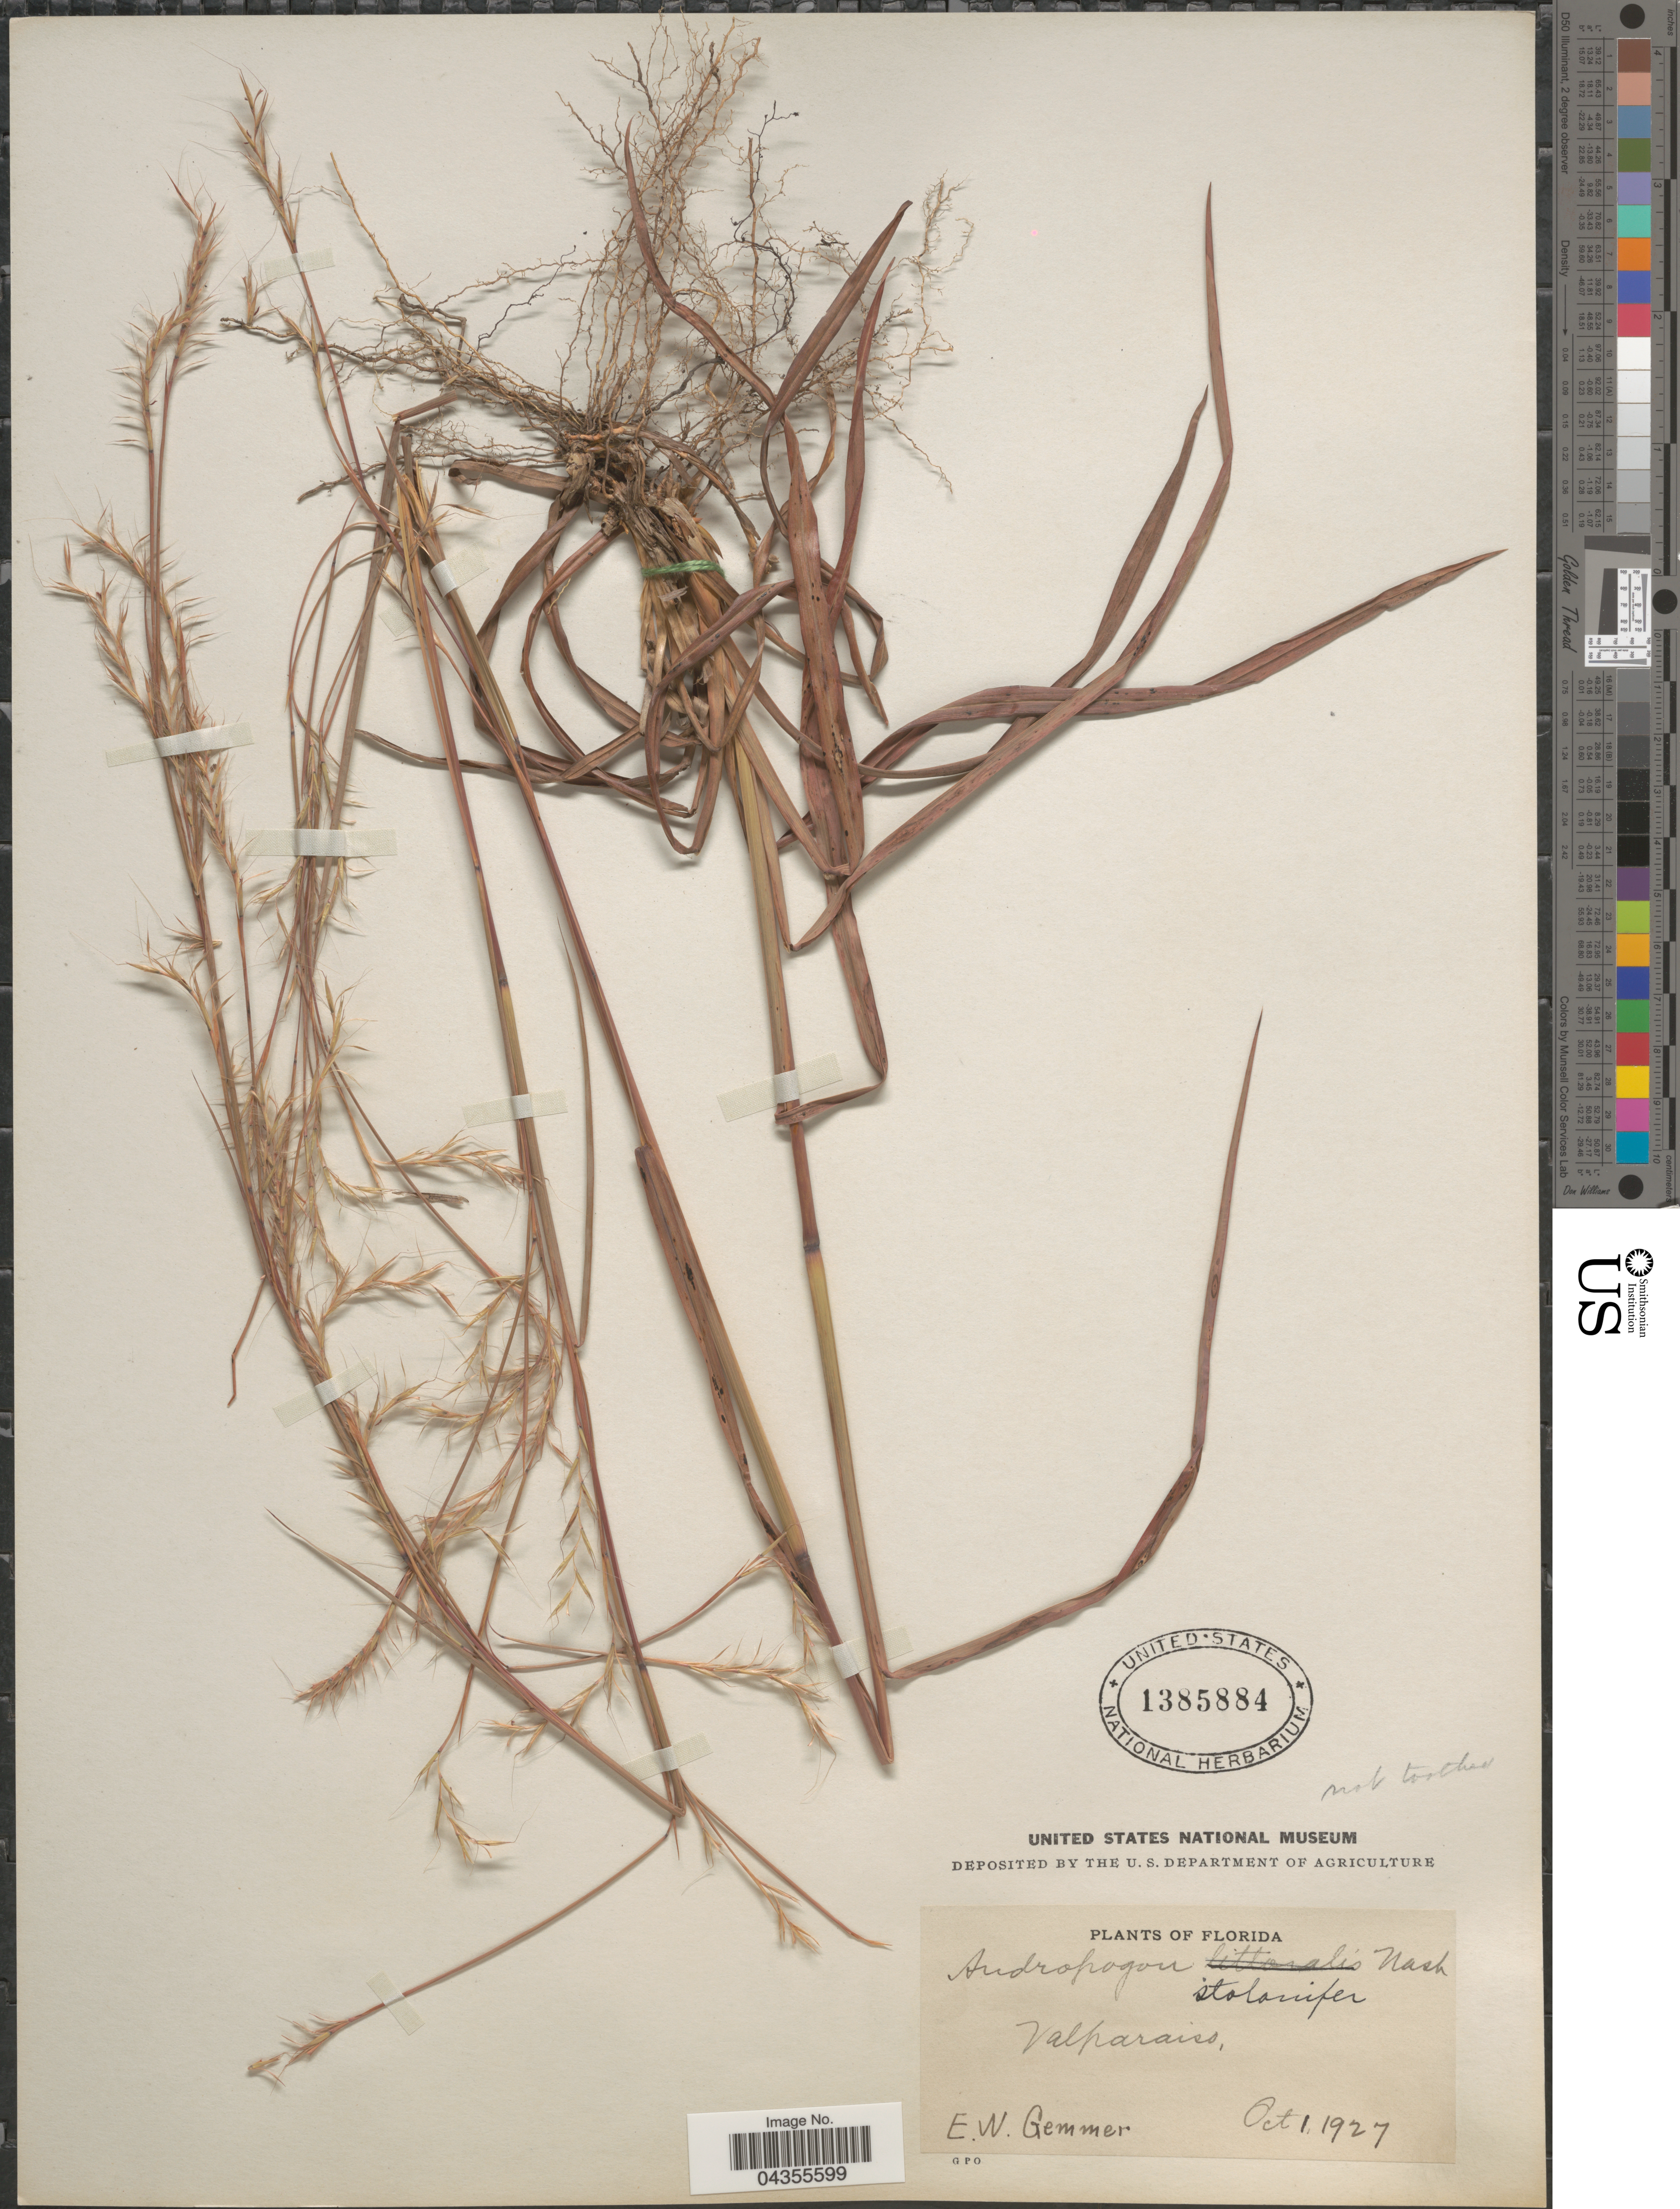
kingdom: Plantae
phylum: Tracheophyta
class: Liliopsida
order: Poales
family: Poaceae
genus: Schizachyrium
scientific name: Schizachyrium scoparium var. stoloniferum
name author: (Nash) Wipff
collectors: E. Gemmer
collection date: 1927-10-01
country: United States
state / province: Florida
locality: Valparaiso.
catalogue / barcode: US 1385885